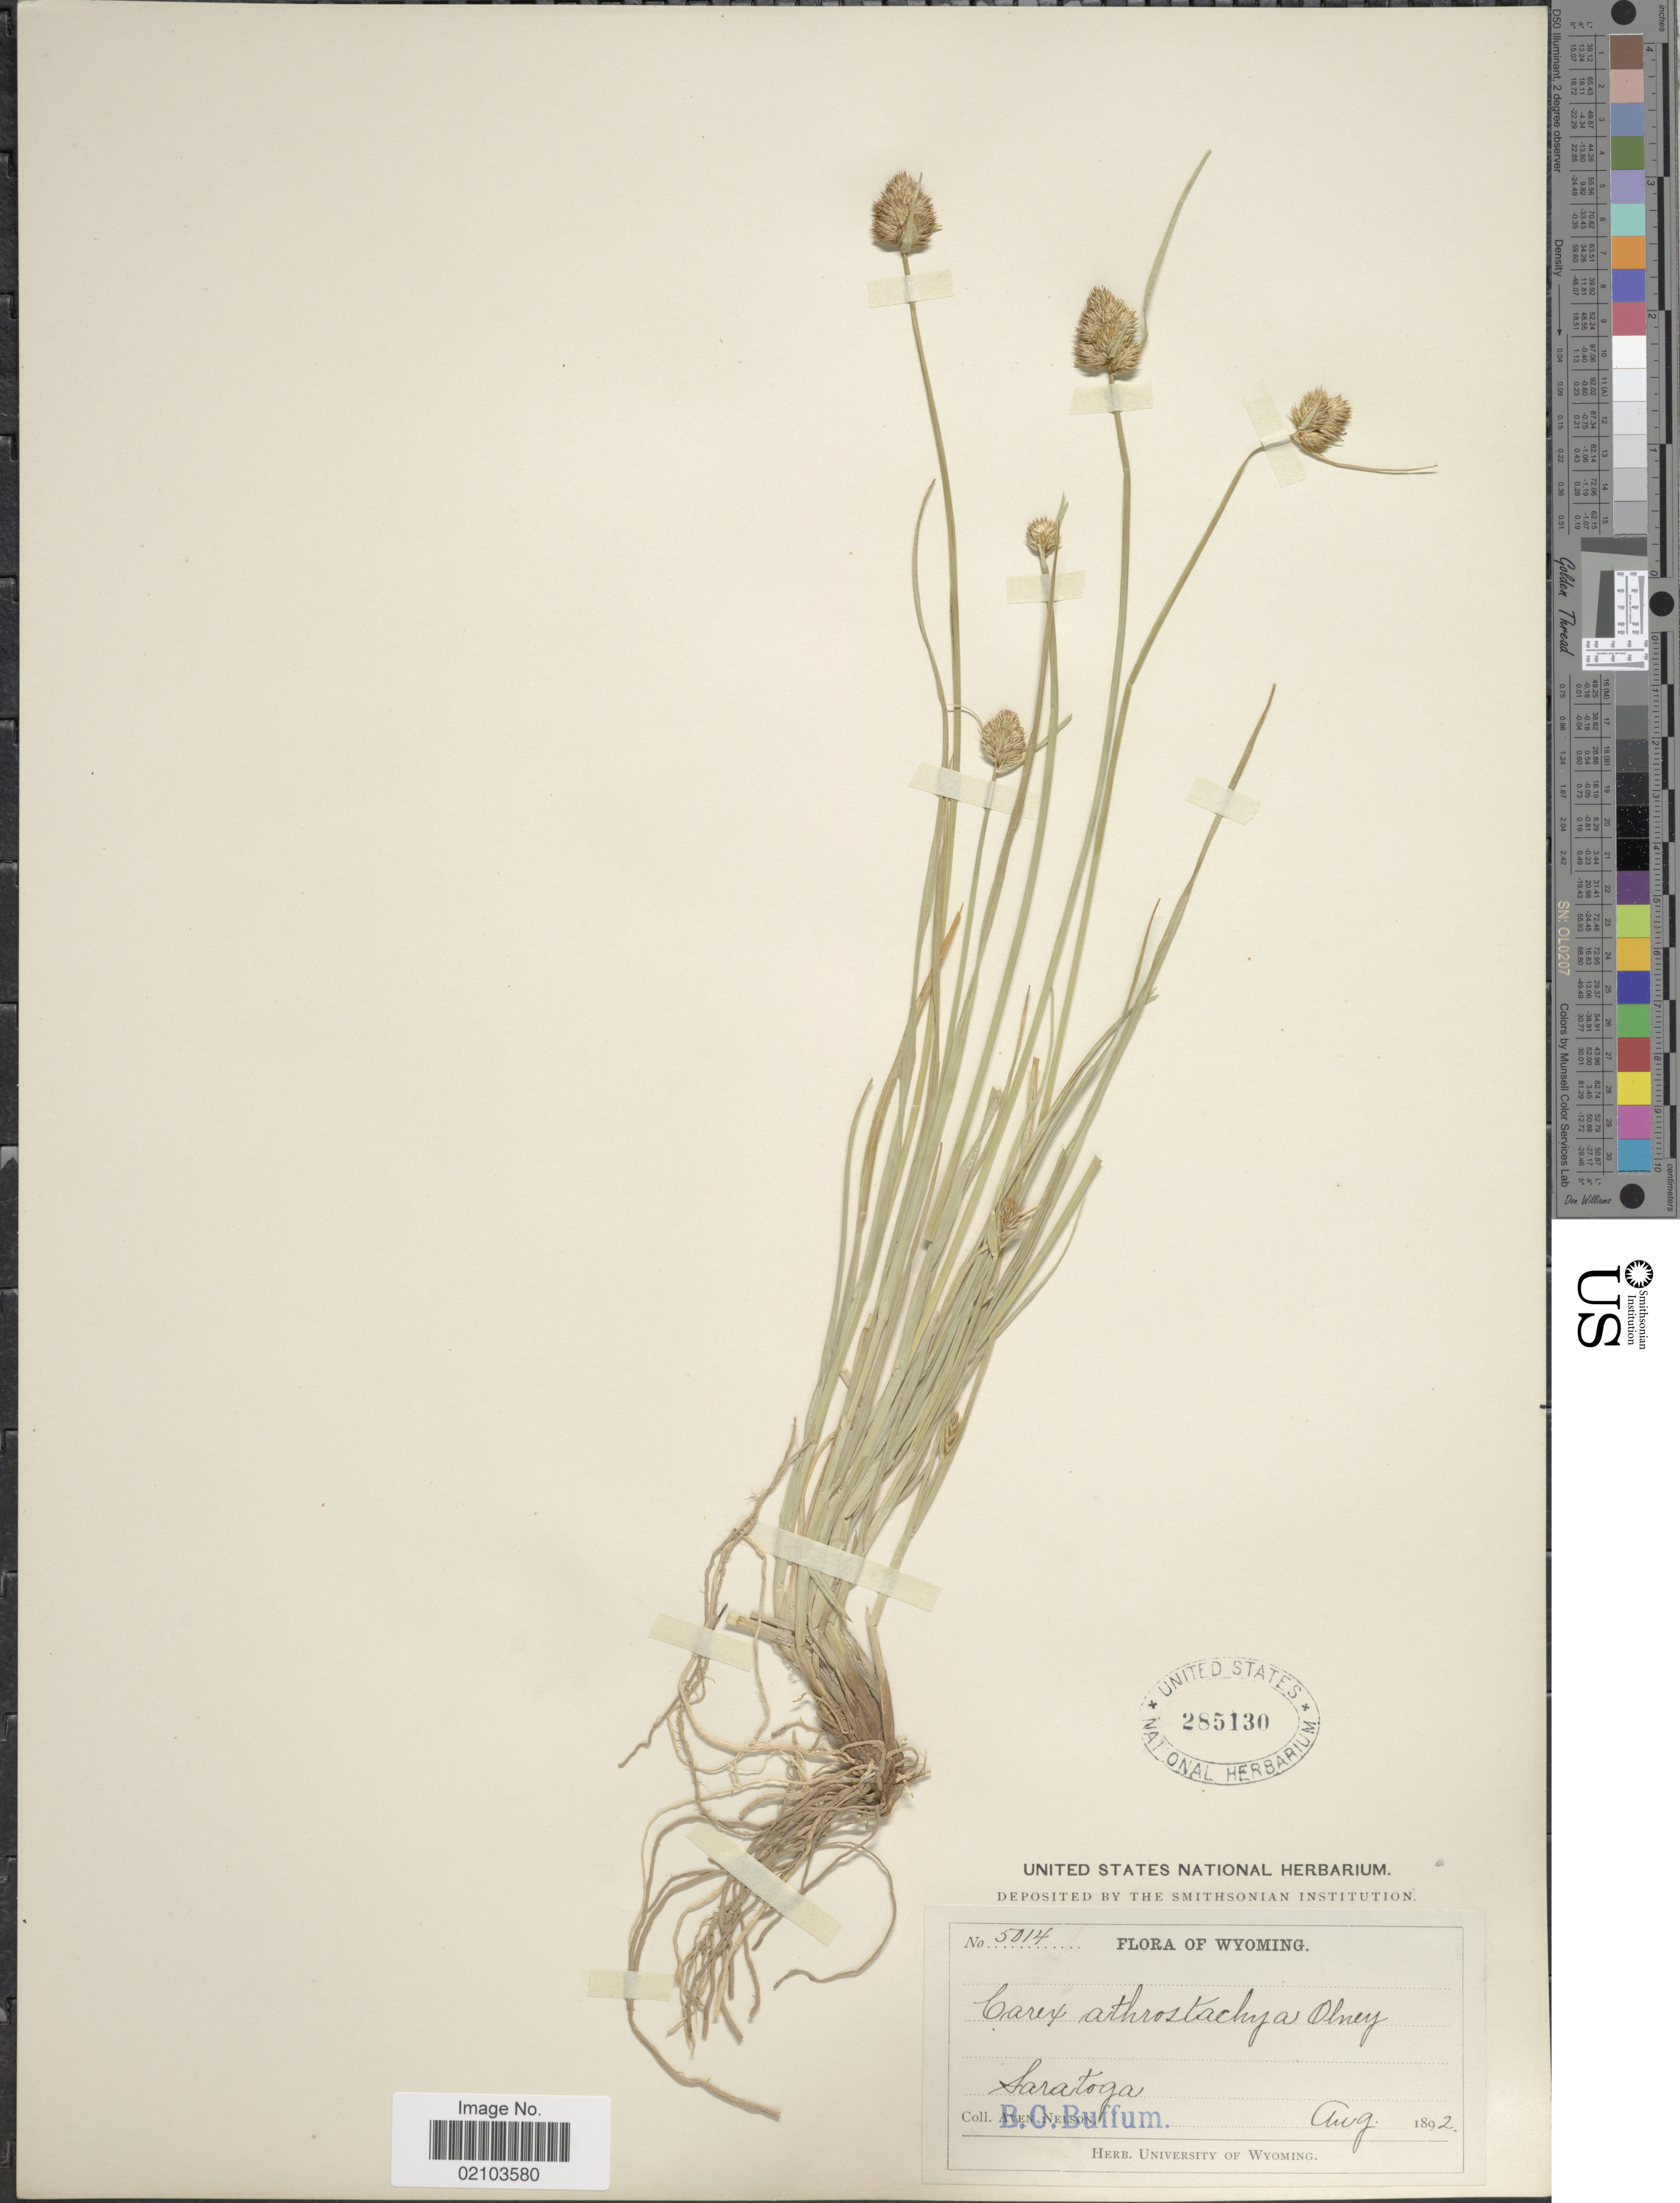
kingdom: Plantae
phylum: Tracheophyta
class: Liliopsida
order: Poales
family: Cyperaceae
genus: Carex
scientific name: Carex athrostachya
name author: Olney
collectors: B. Buffum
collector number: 5014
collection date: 1892-08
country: United States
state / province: Wyoming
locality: Saratoga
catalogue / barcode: US 285130